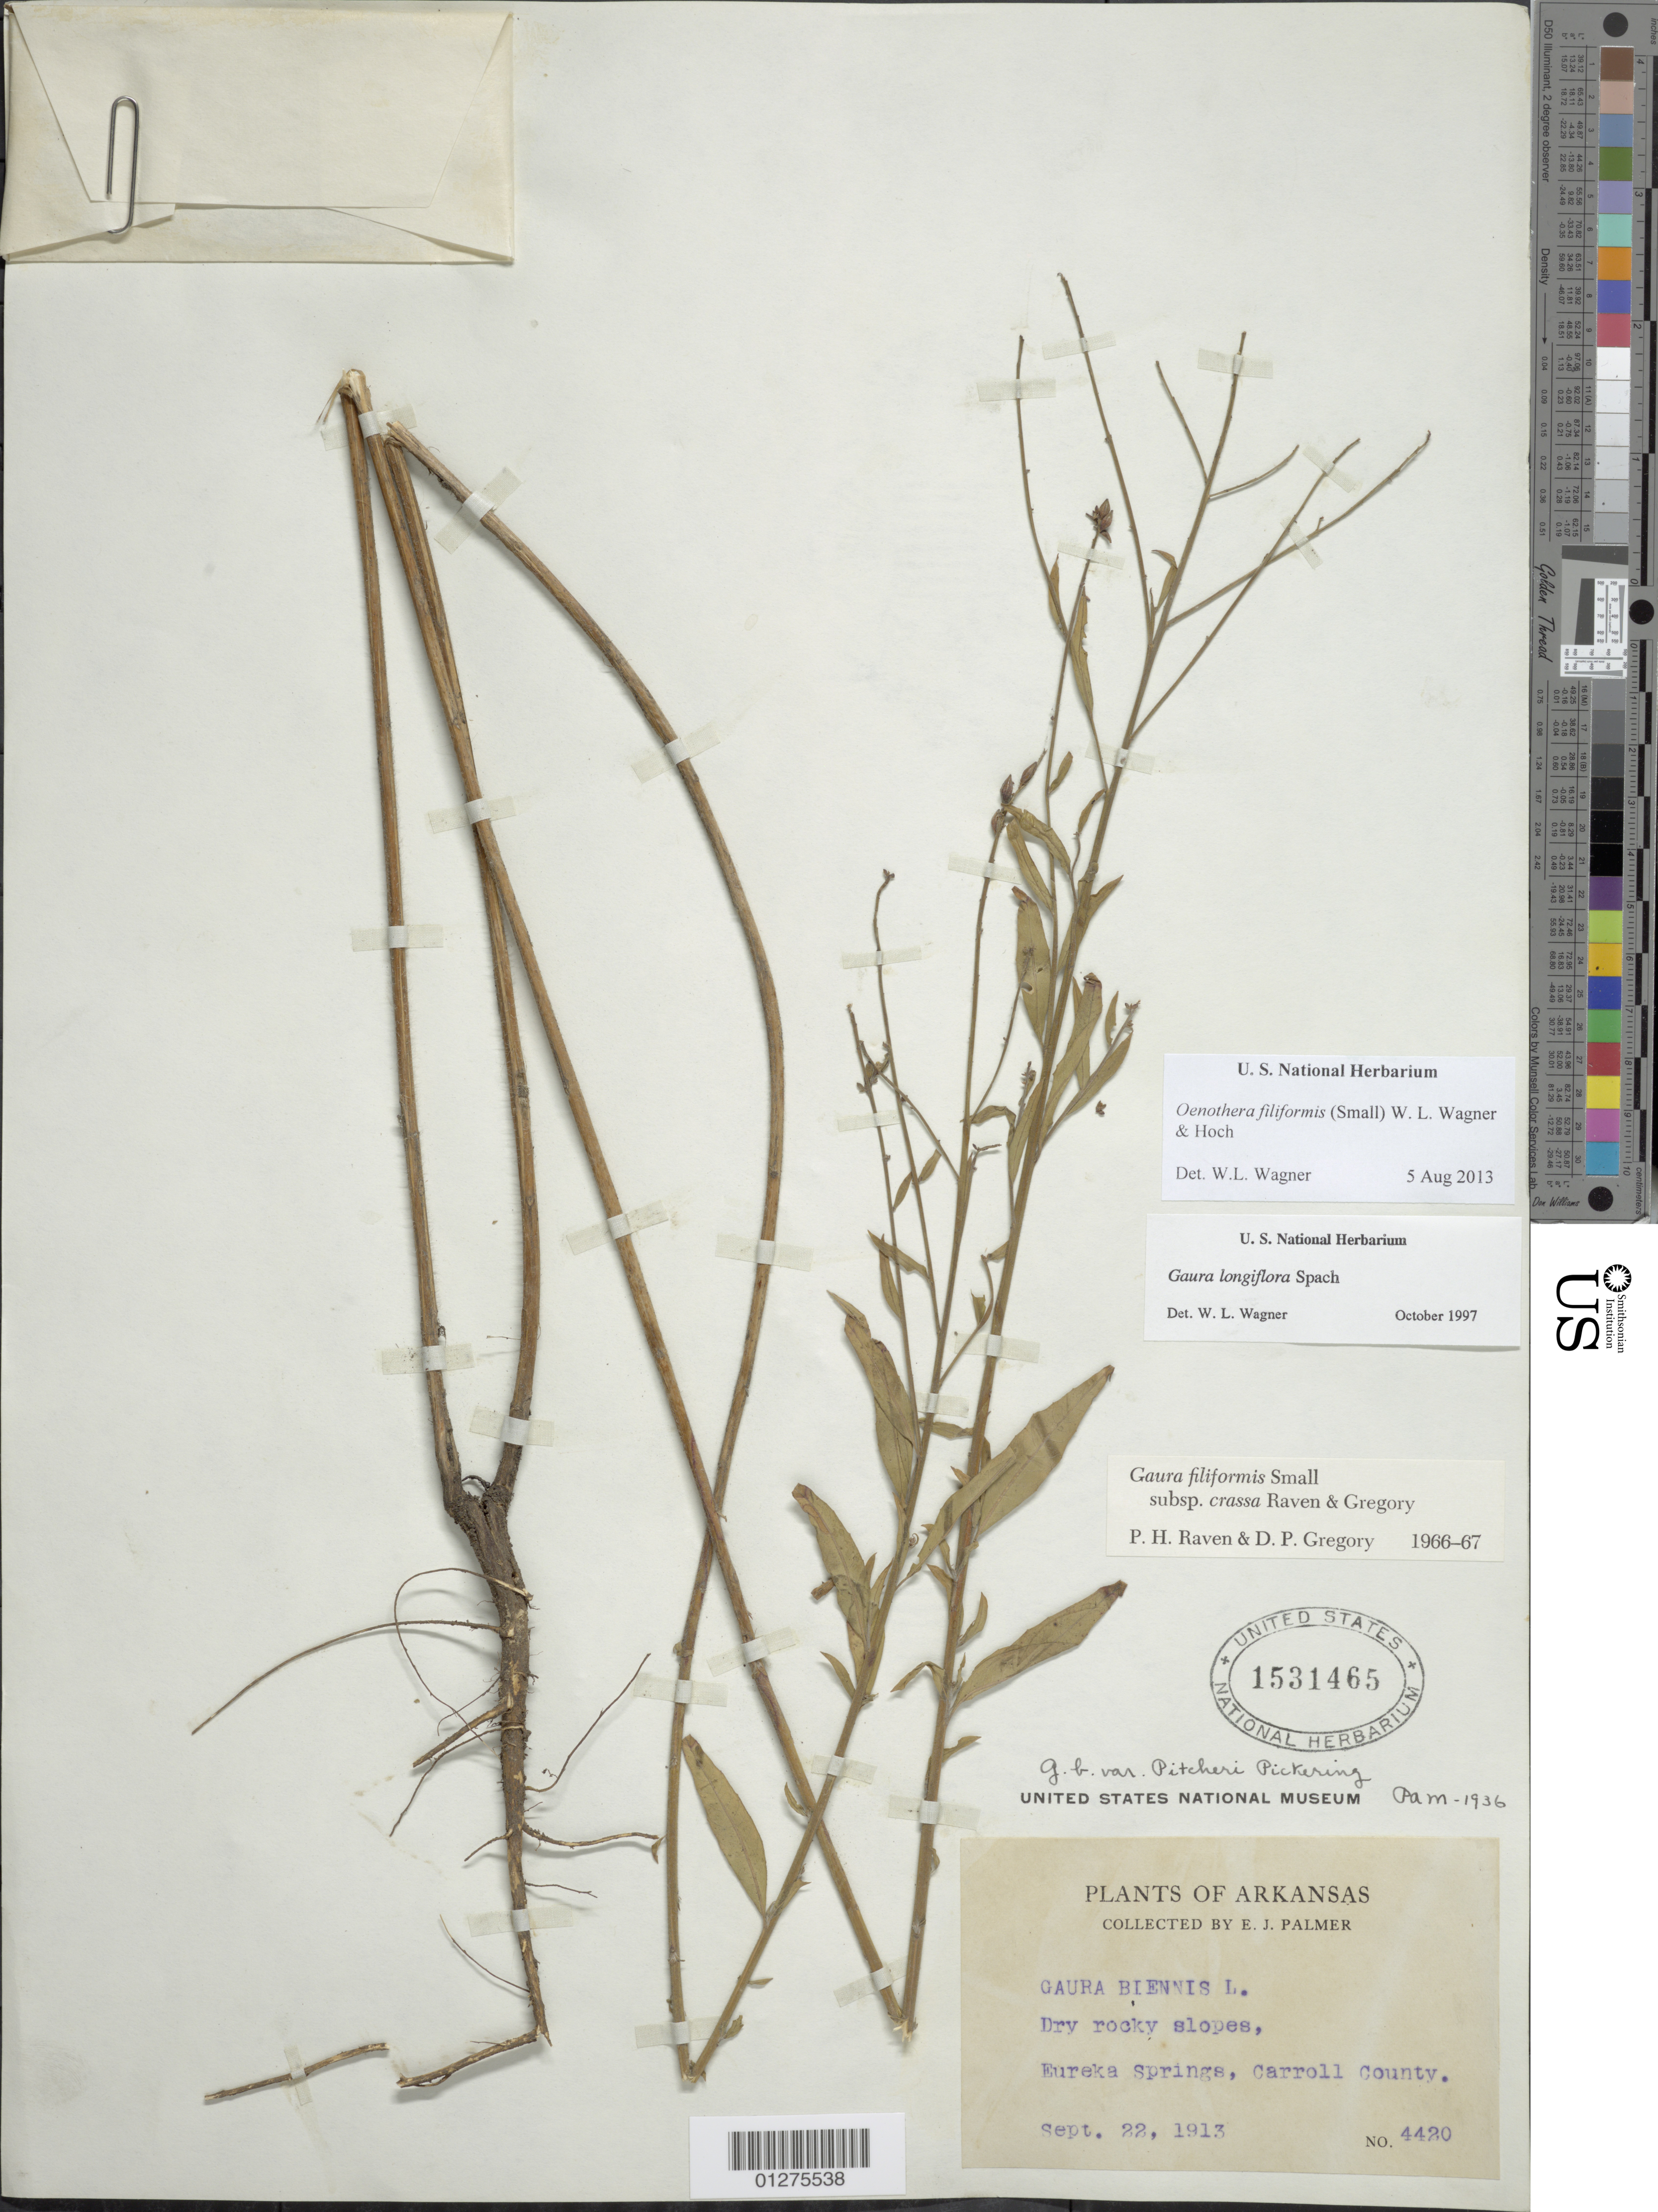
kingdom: Plantae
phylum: Tracheophyta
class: Magnoliopsida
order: Myrtales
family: Onagraceae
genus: Oenothera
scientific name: Oenothera filiformis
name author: (Small) W.L. Wagner & Hoch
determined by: Wagner, W. L., (BOT), Smithsonian Institution - National Museum of Natural History (UNITED STATES)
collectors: E. J. Palmer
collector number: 4420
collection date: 1913-09-22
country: United States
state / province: Arkansas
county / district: Carroll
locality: Eureka Springs.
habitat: Dry rocky slopes.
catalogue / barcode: US 1531465